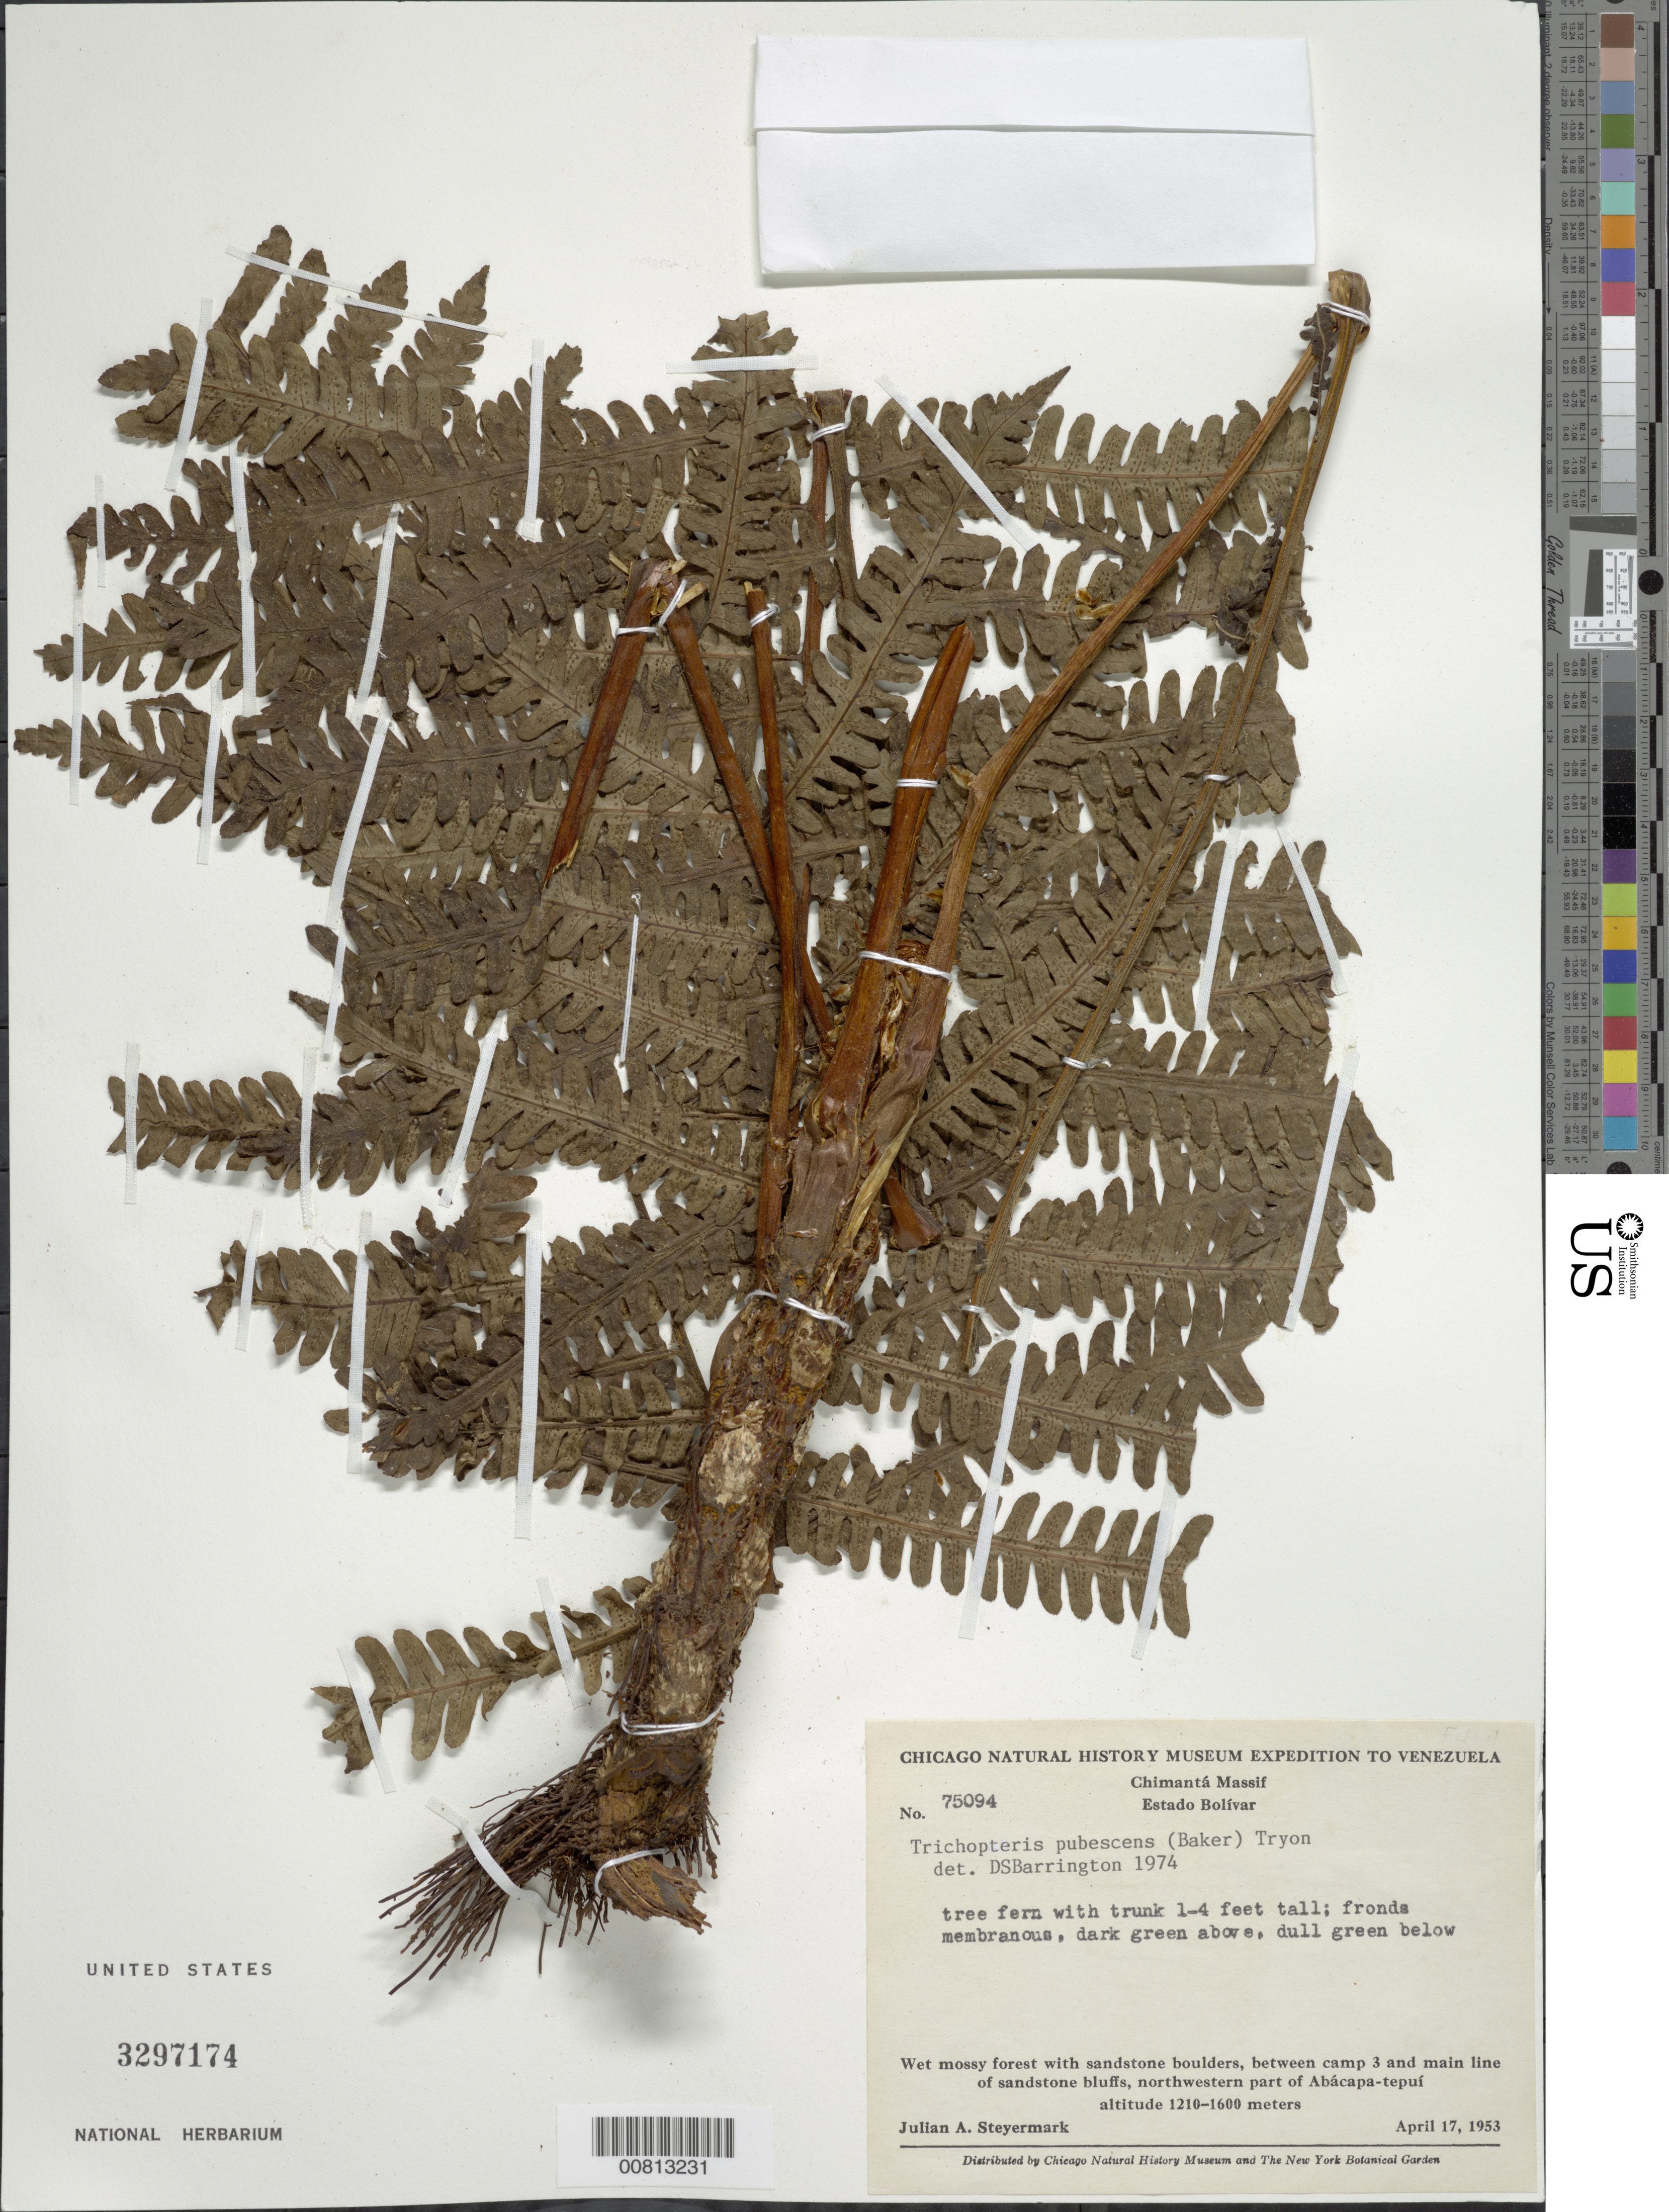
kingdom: Plantae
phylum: Tracheophyta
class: Polypodiopsida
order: Cyatheales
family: Cyatheaceae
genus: Cyathea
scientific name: Cyathea bipinnatifida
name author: (Baker) Domin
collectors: J. Steyermark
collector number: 75094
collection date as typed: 17-Apr-53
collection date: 1953-04-17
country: Venezuela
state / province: Bolívar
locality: Chimantá Massif, Abácapa-tepuí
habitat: Wet mossy forest with sandstone boulders; on tree trunk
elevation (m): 1210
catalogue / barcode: US 3297174